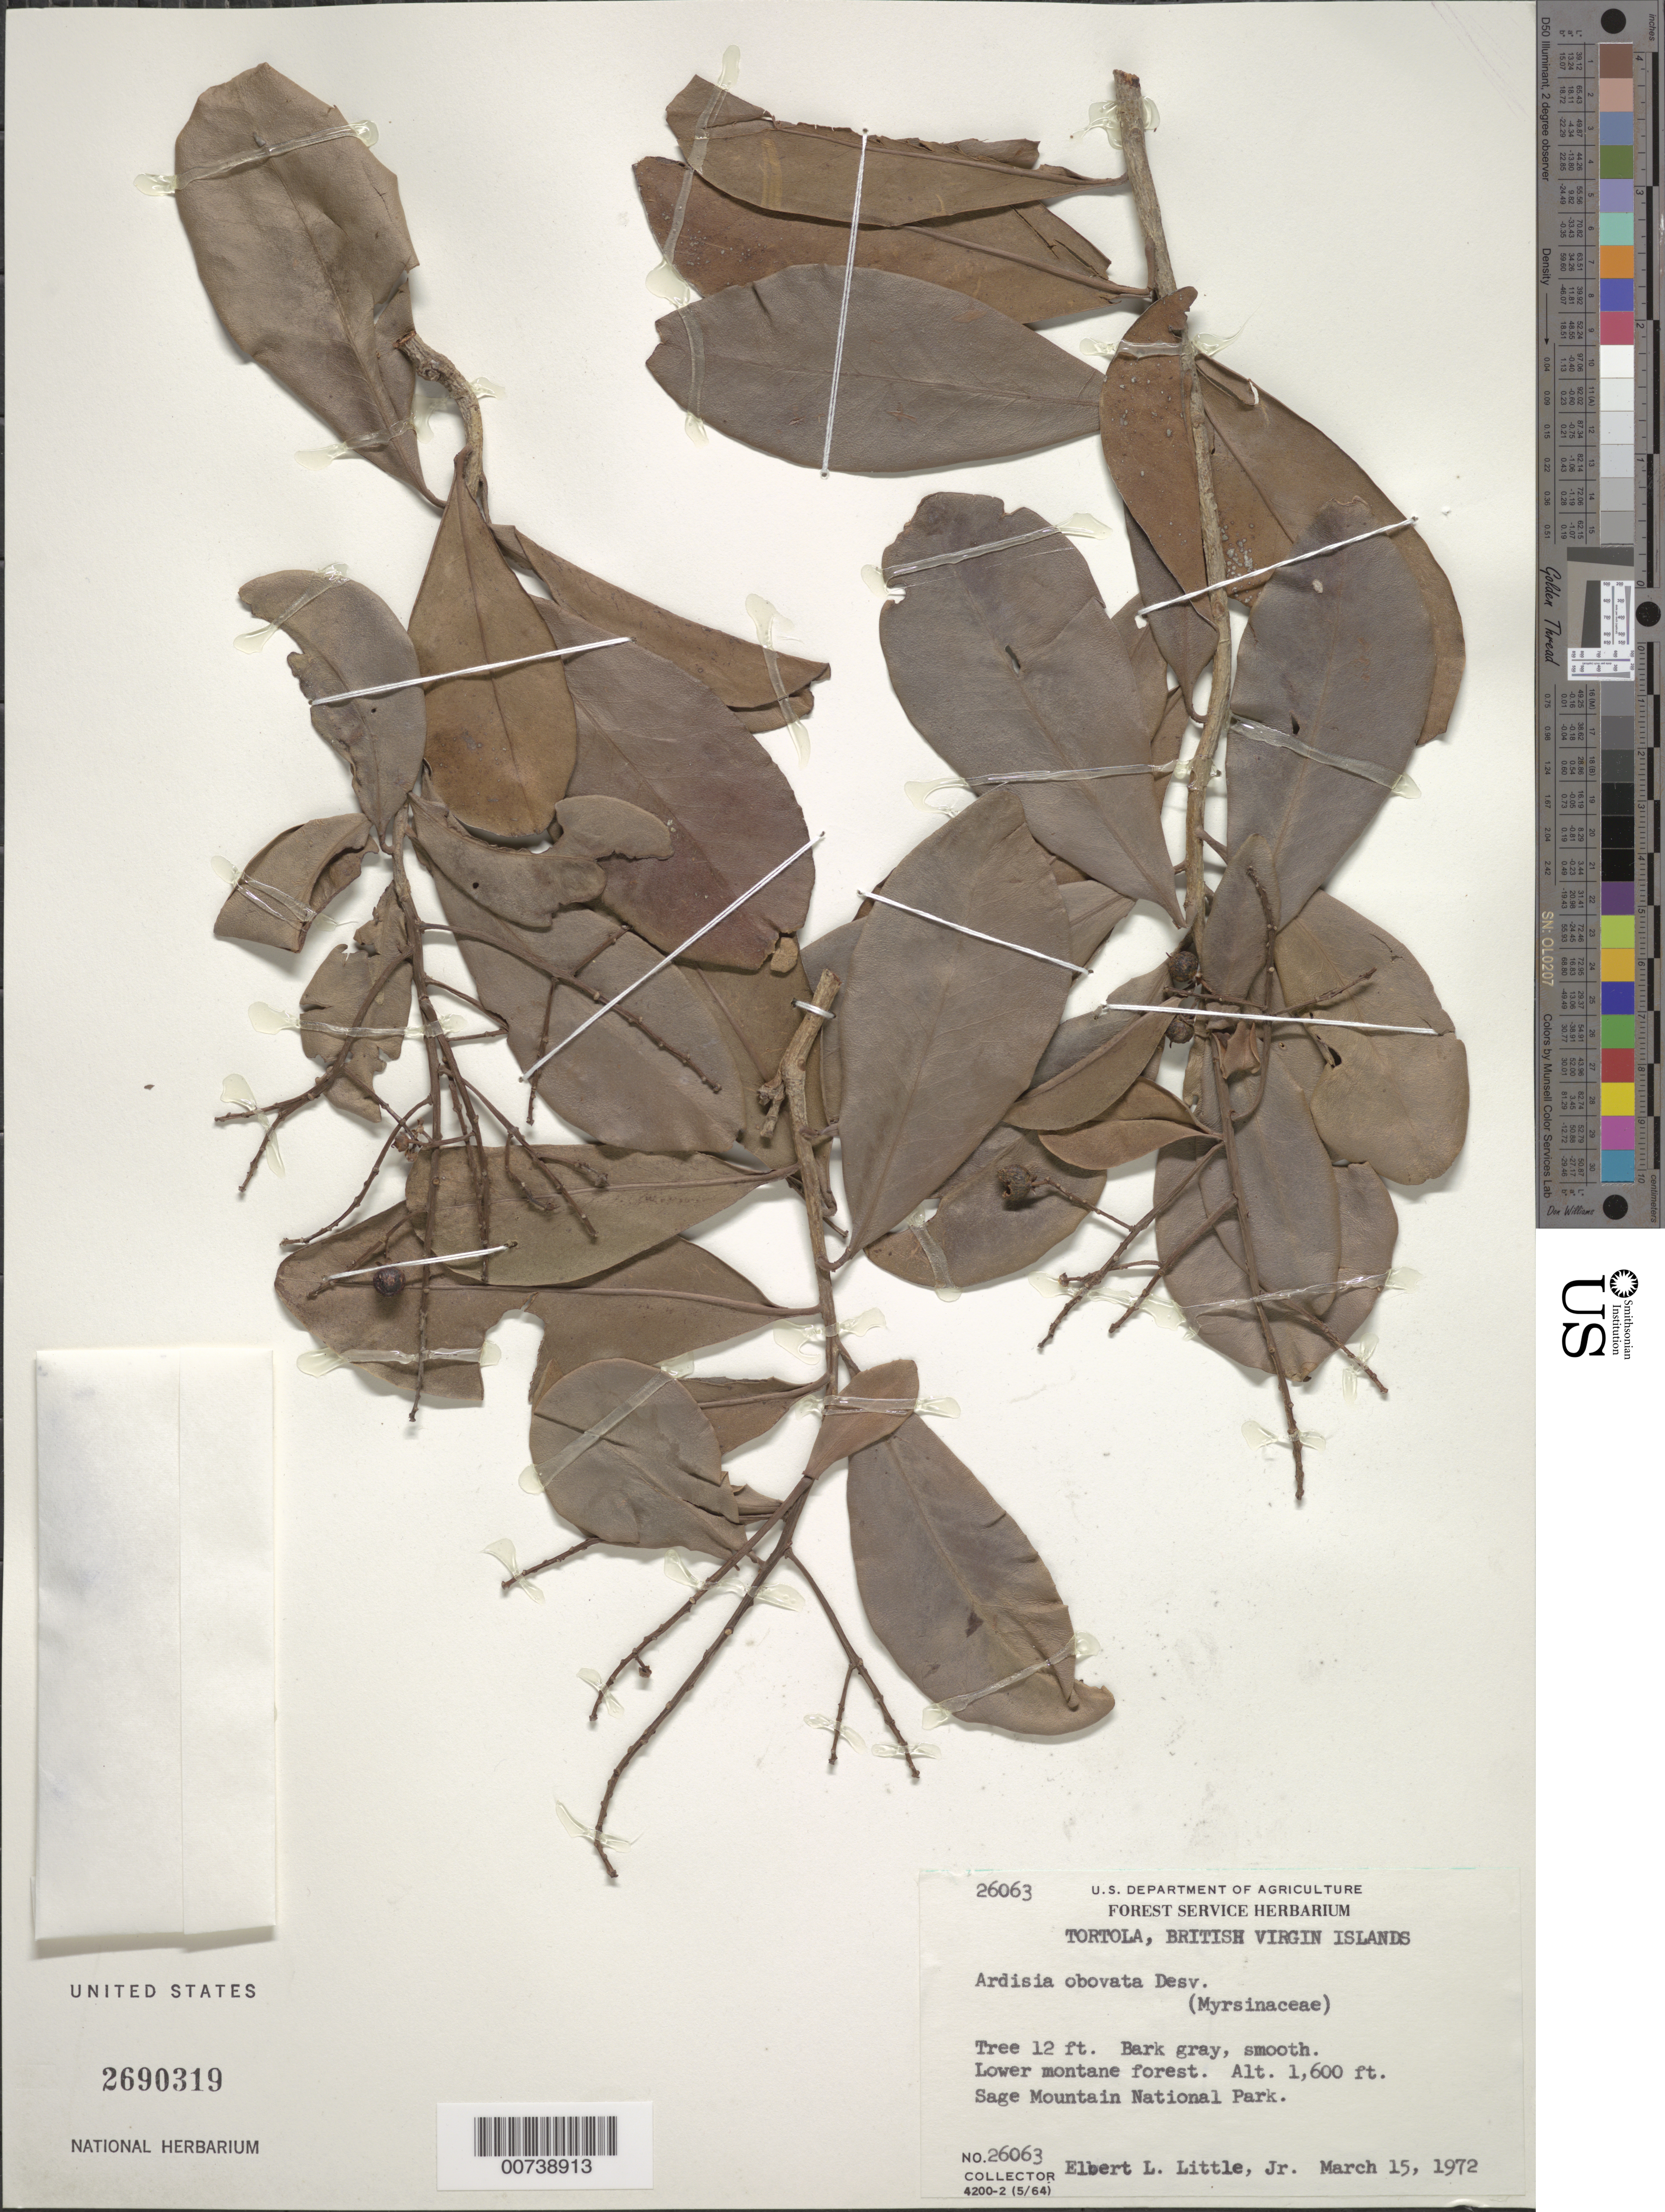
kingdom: Plantae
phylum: Tracheophyta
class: Magnoliopsida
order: Ericales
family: Primulaceae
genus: Ardisia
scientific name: Ardisia obovata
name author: Desv. ex Ham.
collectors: E. L. Little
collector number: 26063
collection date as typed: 15 Mar 1972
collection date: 1972-03-15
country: British Virgin Islands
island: Tortola I.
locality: Sage Mountain National Park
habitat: Lower montane forest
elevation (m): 488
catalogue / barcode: US 2690319